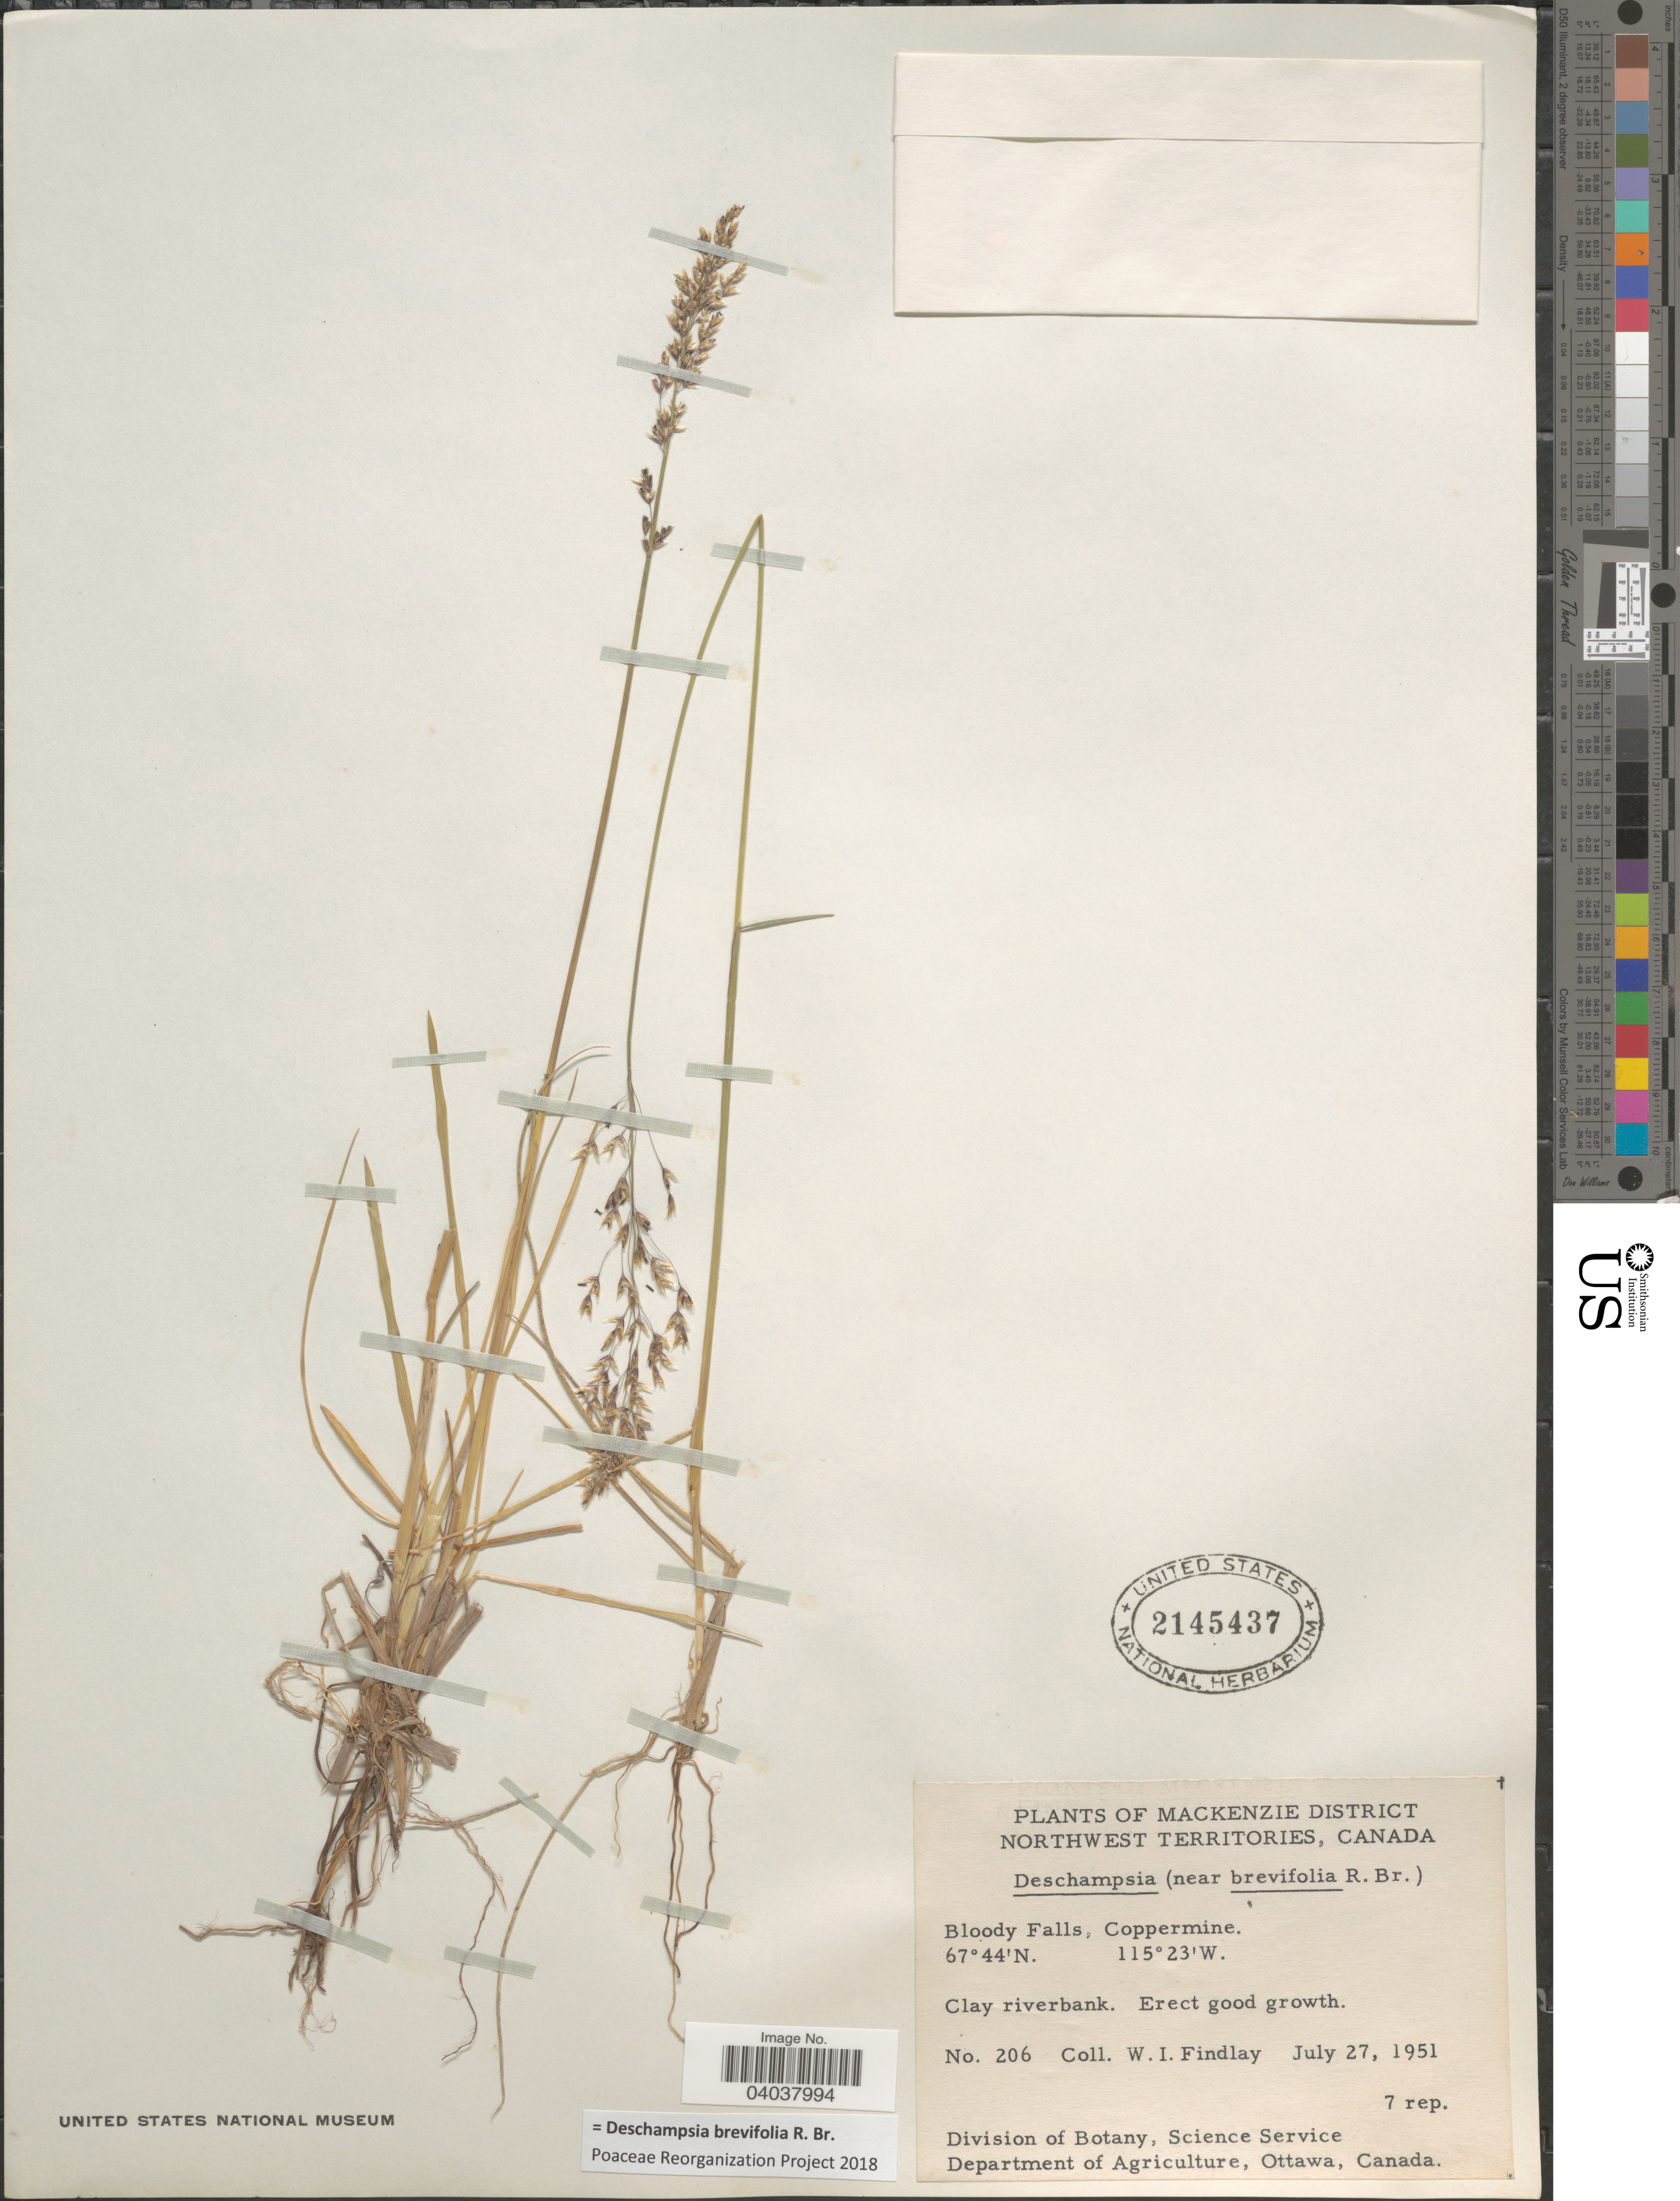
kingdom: Plantae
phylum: Tracheophyta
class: Liliopsida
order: Poales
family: Poaceae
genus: Deschampsia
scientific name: Deschampsia brevifolia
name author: R. Br. in Parry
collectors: W. Findlay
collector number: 206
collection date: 1951-07-27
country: Canada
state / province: Northwest Territories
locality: Mackenzie District. Bloody Falls, Coppermine.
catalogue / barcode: US 2145437